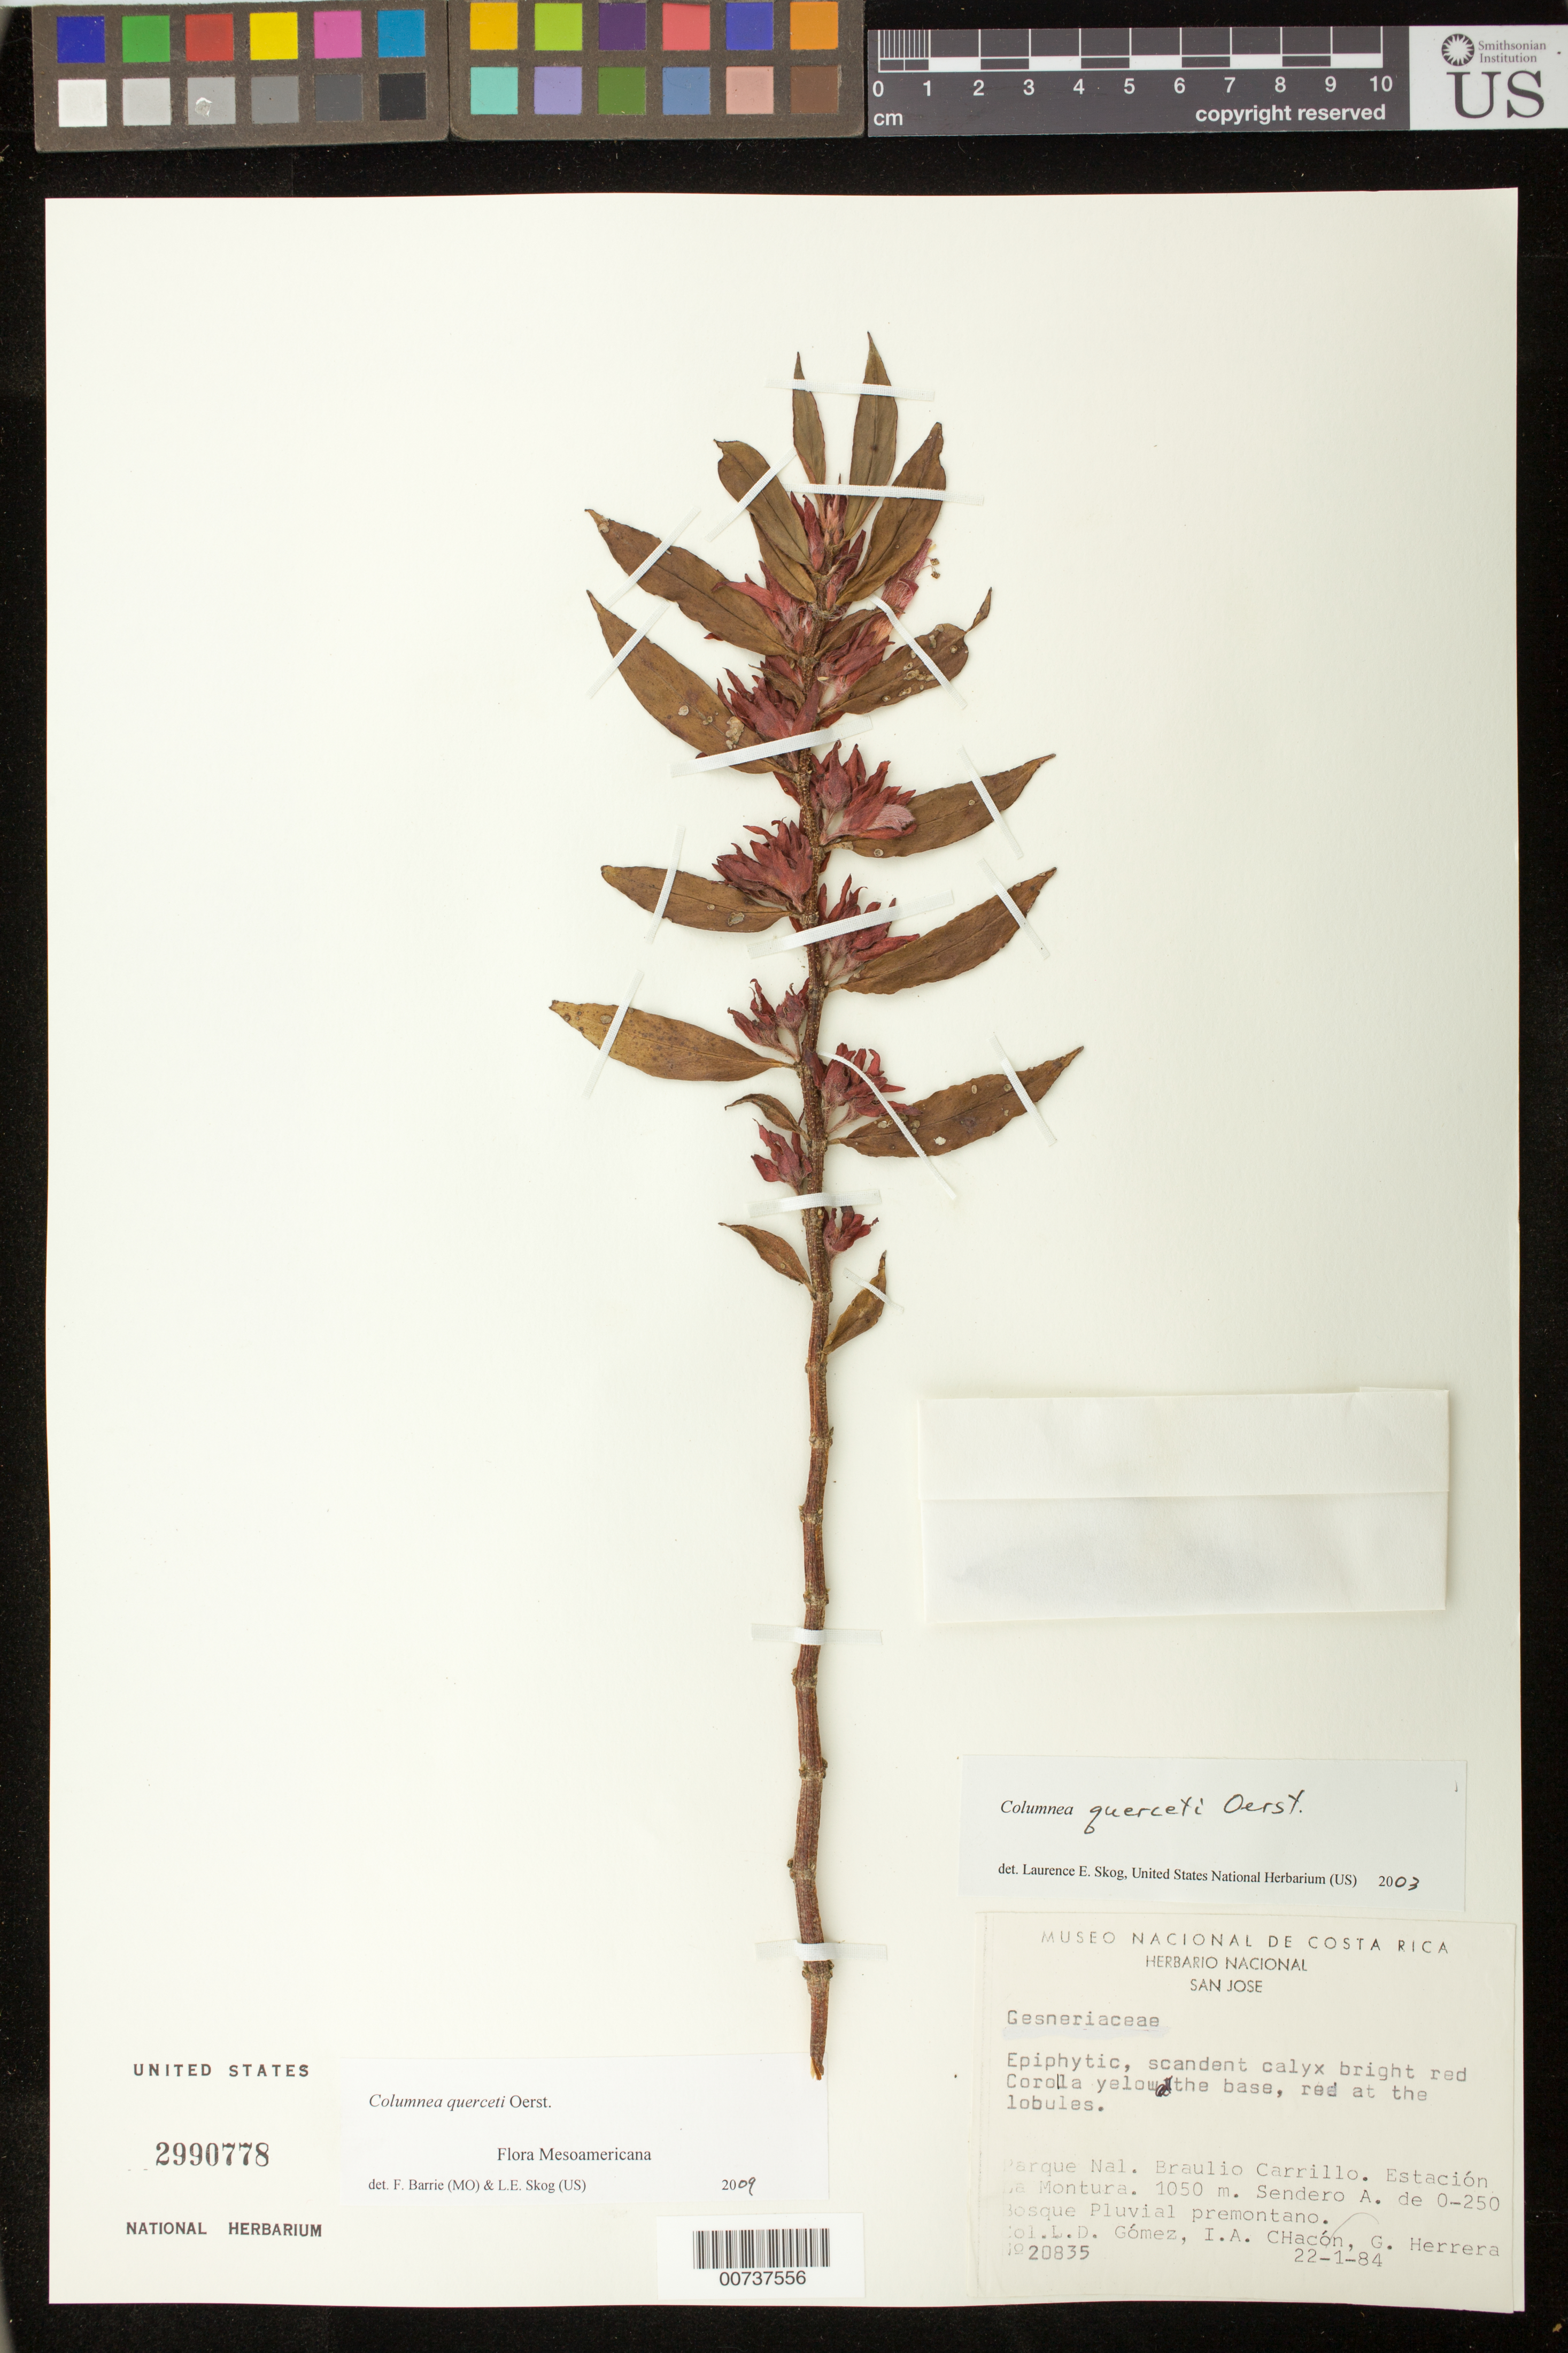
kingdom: Plantae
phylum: Tracheophyta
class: Magnoliopsida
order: Lamiales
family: Gesneriaceae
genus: Columnea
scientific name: Columnea querceti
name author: Oerst.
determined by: Skog, Laurence E.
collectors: L. D. Gómez, I. Chacón & G. Herrera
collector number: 20835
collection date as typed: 22 Jan 1984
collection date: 1984-01-22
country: Costa Rica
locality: Parque Nal. Braulio Carrillo, Estación La Montura; sendero A. de 0-250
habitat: Bosque pluvial premontano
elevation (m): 0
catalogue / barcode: US 2990778